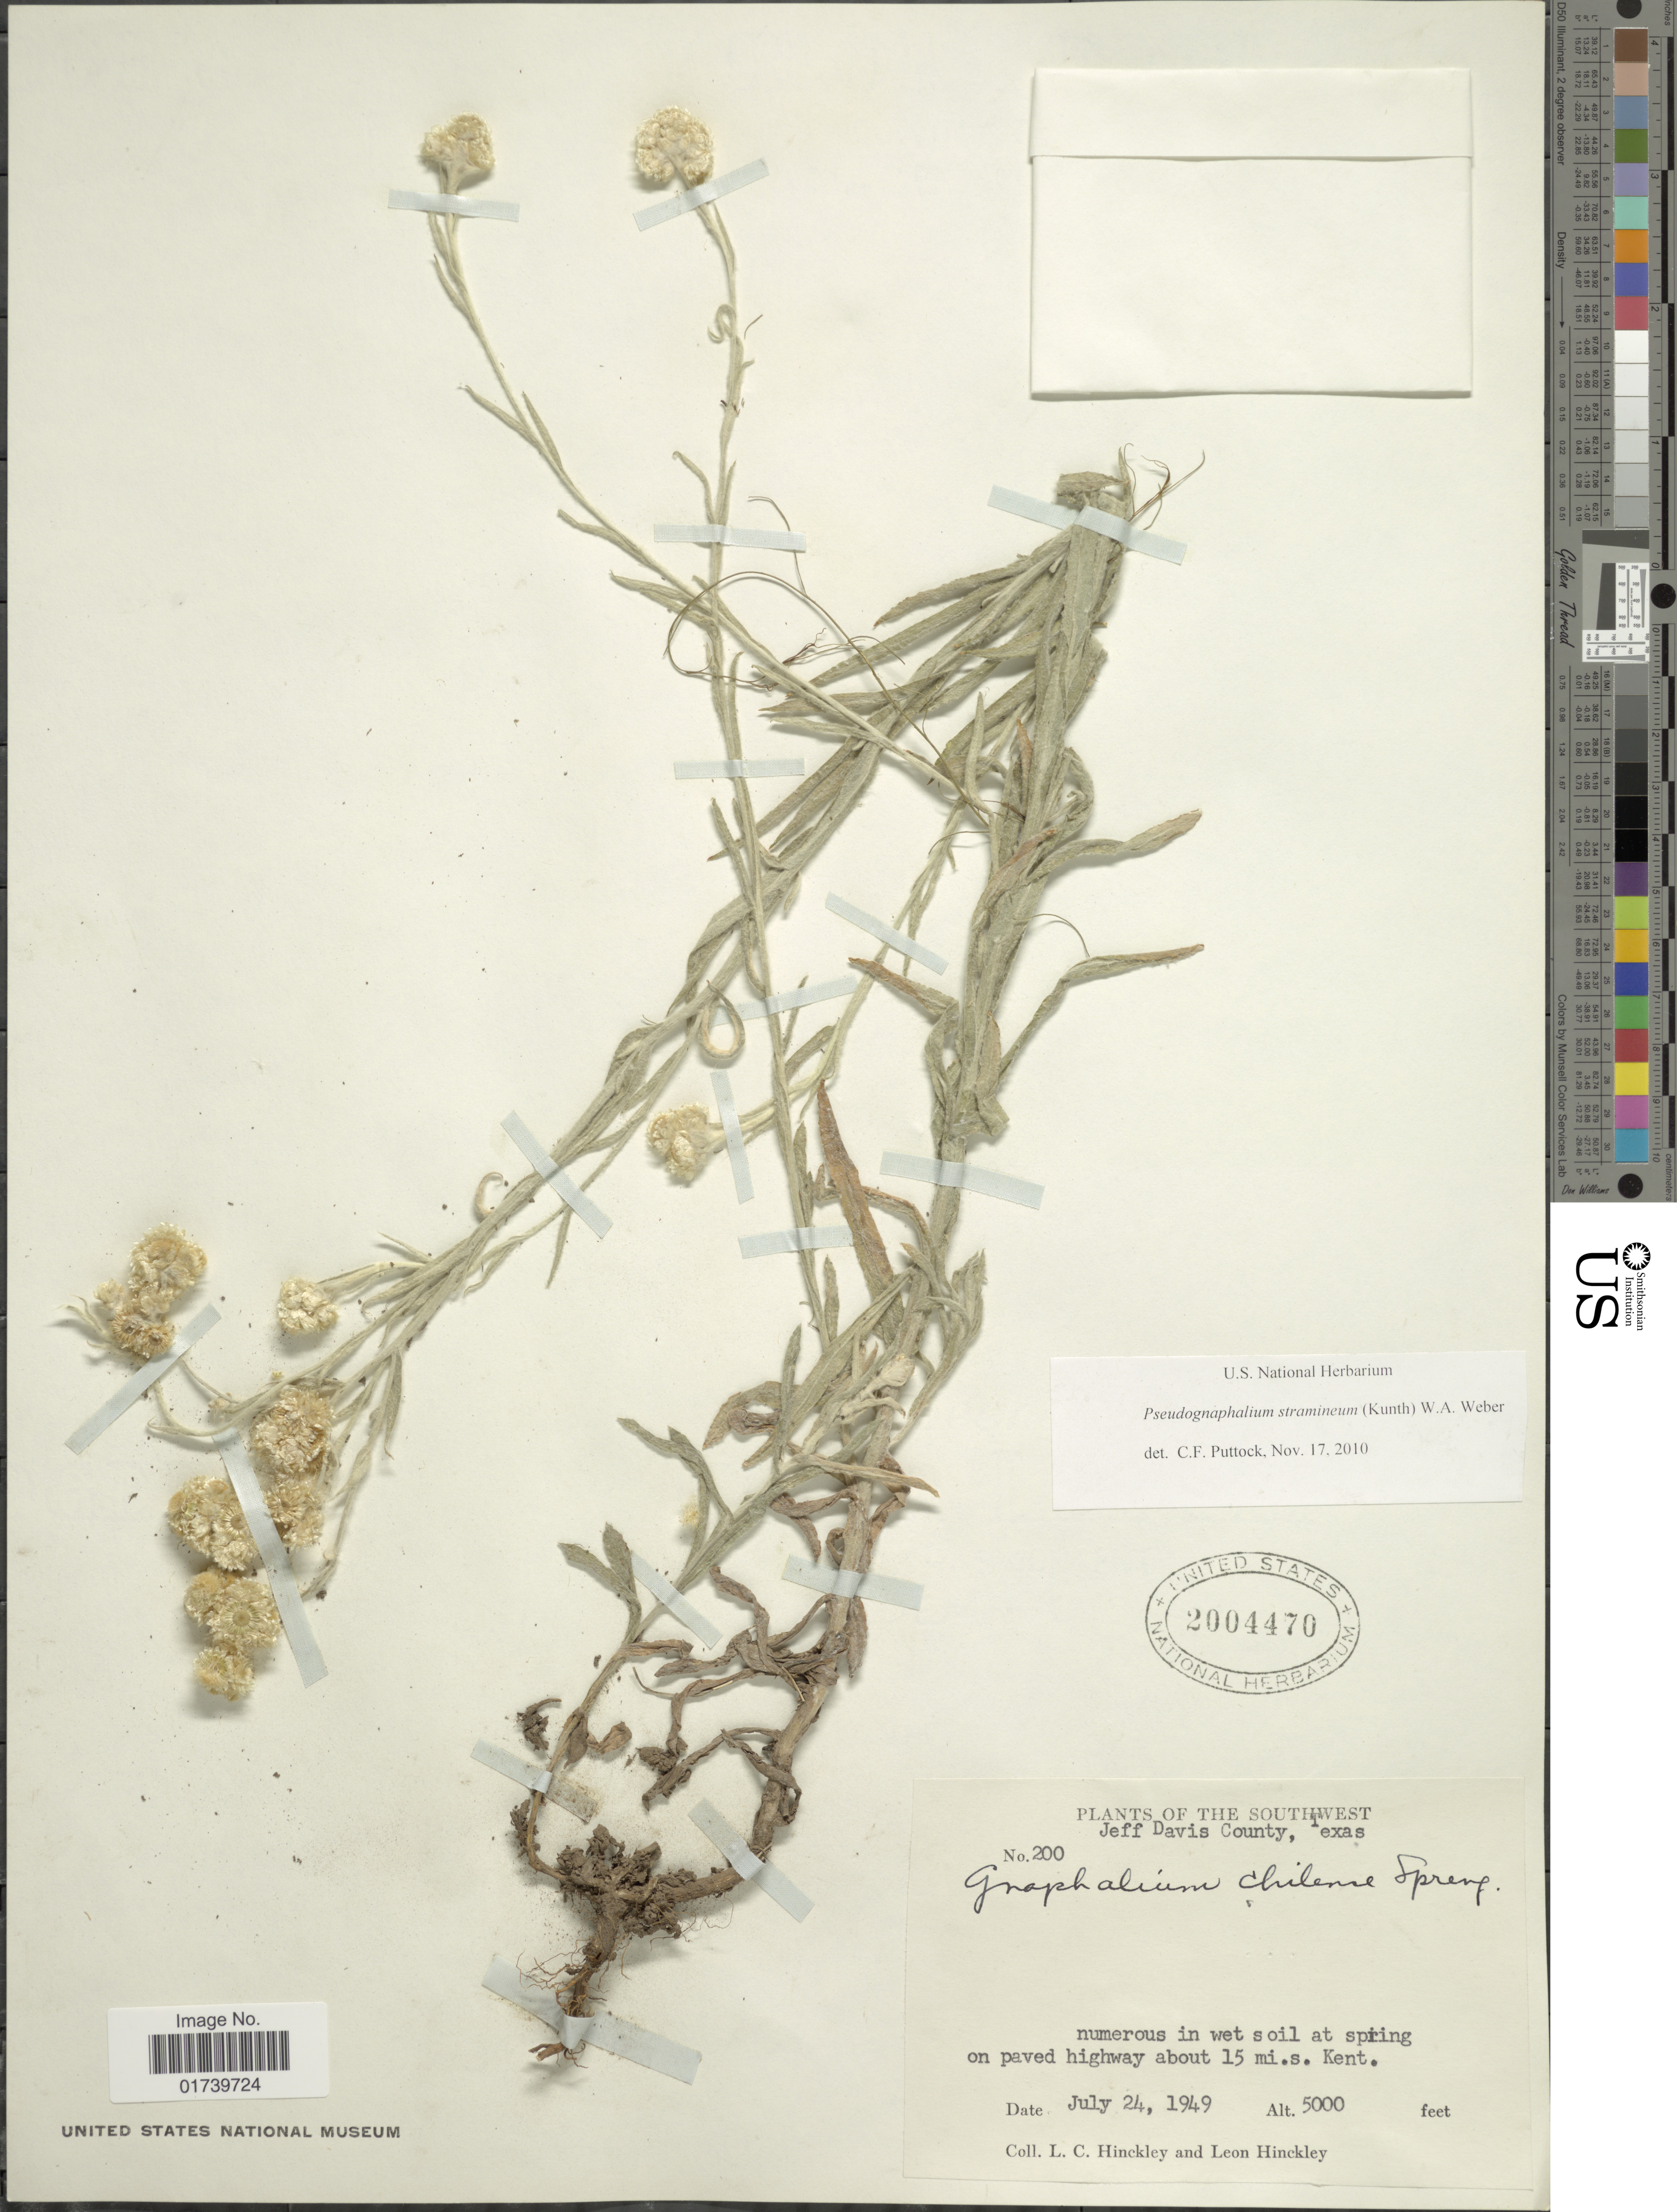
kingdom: Plantae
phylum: Tracheophyta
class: Magnoliopsida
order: Asterales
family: Asteraceae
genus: Pseudognaphalium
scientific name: Pseudognaphalium stramineum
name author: (Kunth) Anderb.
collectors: L. Hinckley & L. Hinckley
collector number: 200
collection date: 1949-07-24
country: United States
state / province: Texas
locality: Jeff Davis County. On paved highway about 15 mi.s. Kent.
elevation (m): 1524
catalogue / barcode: US 2004470